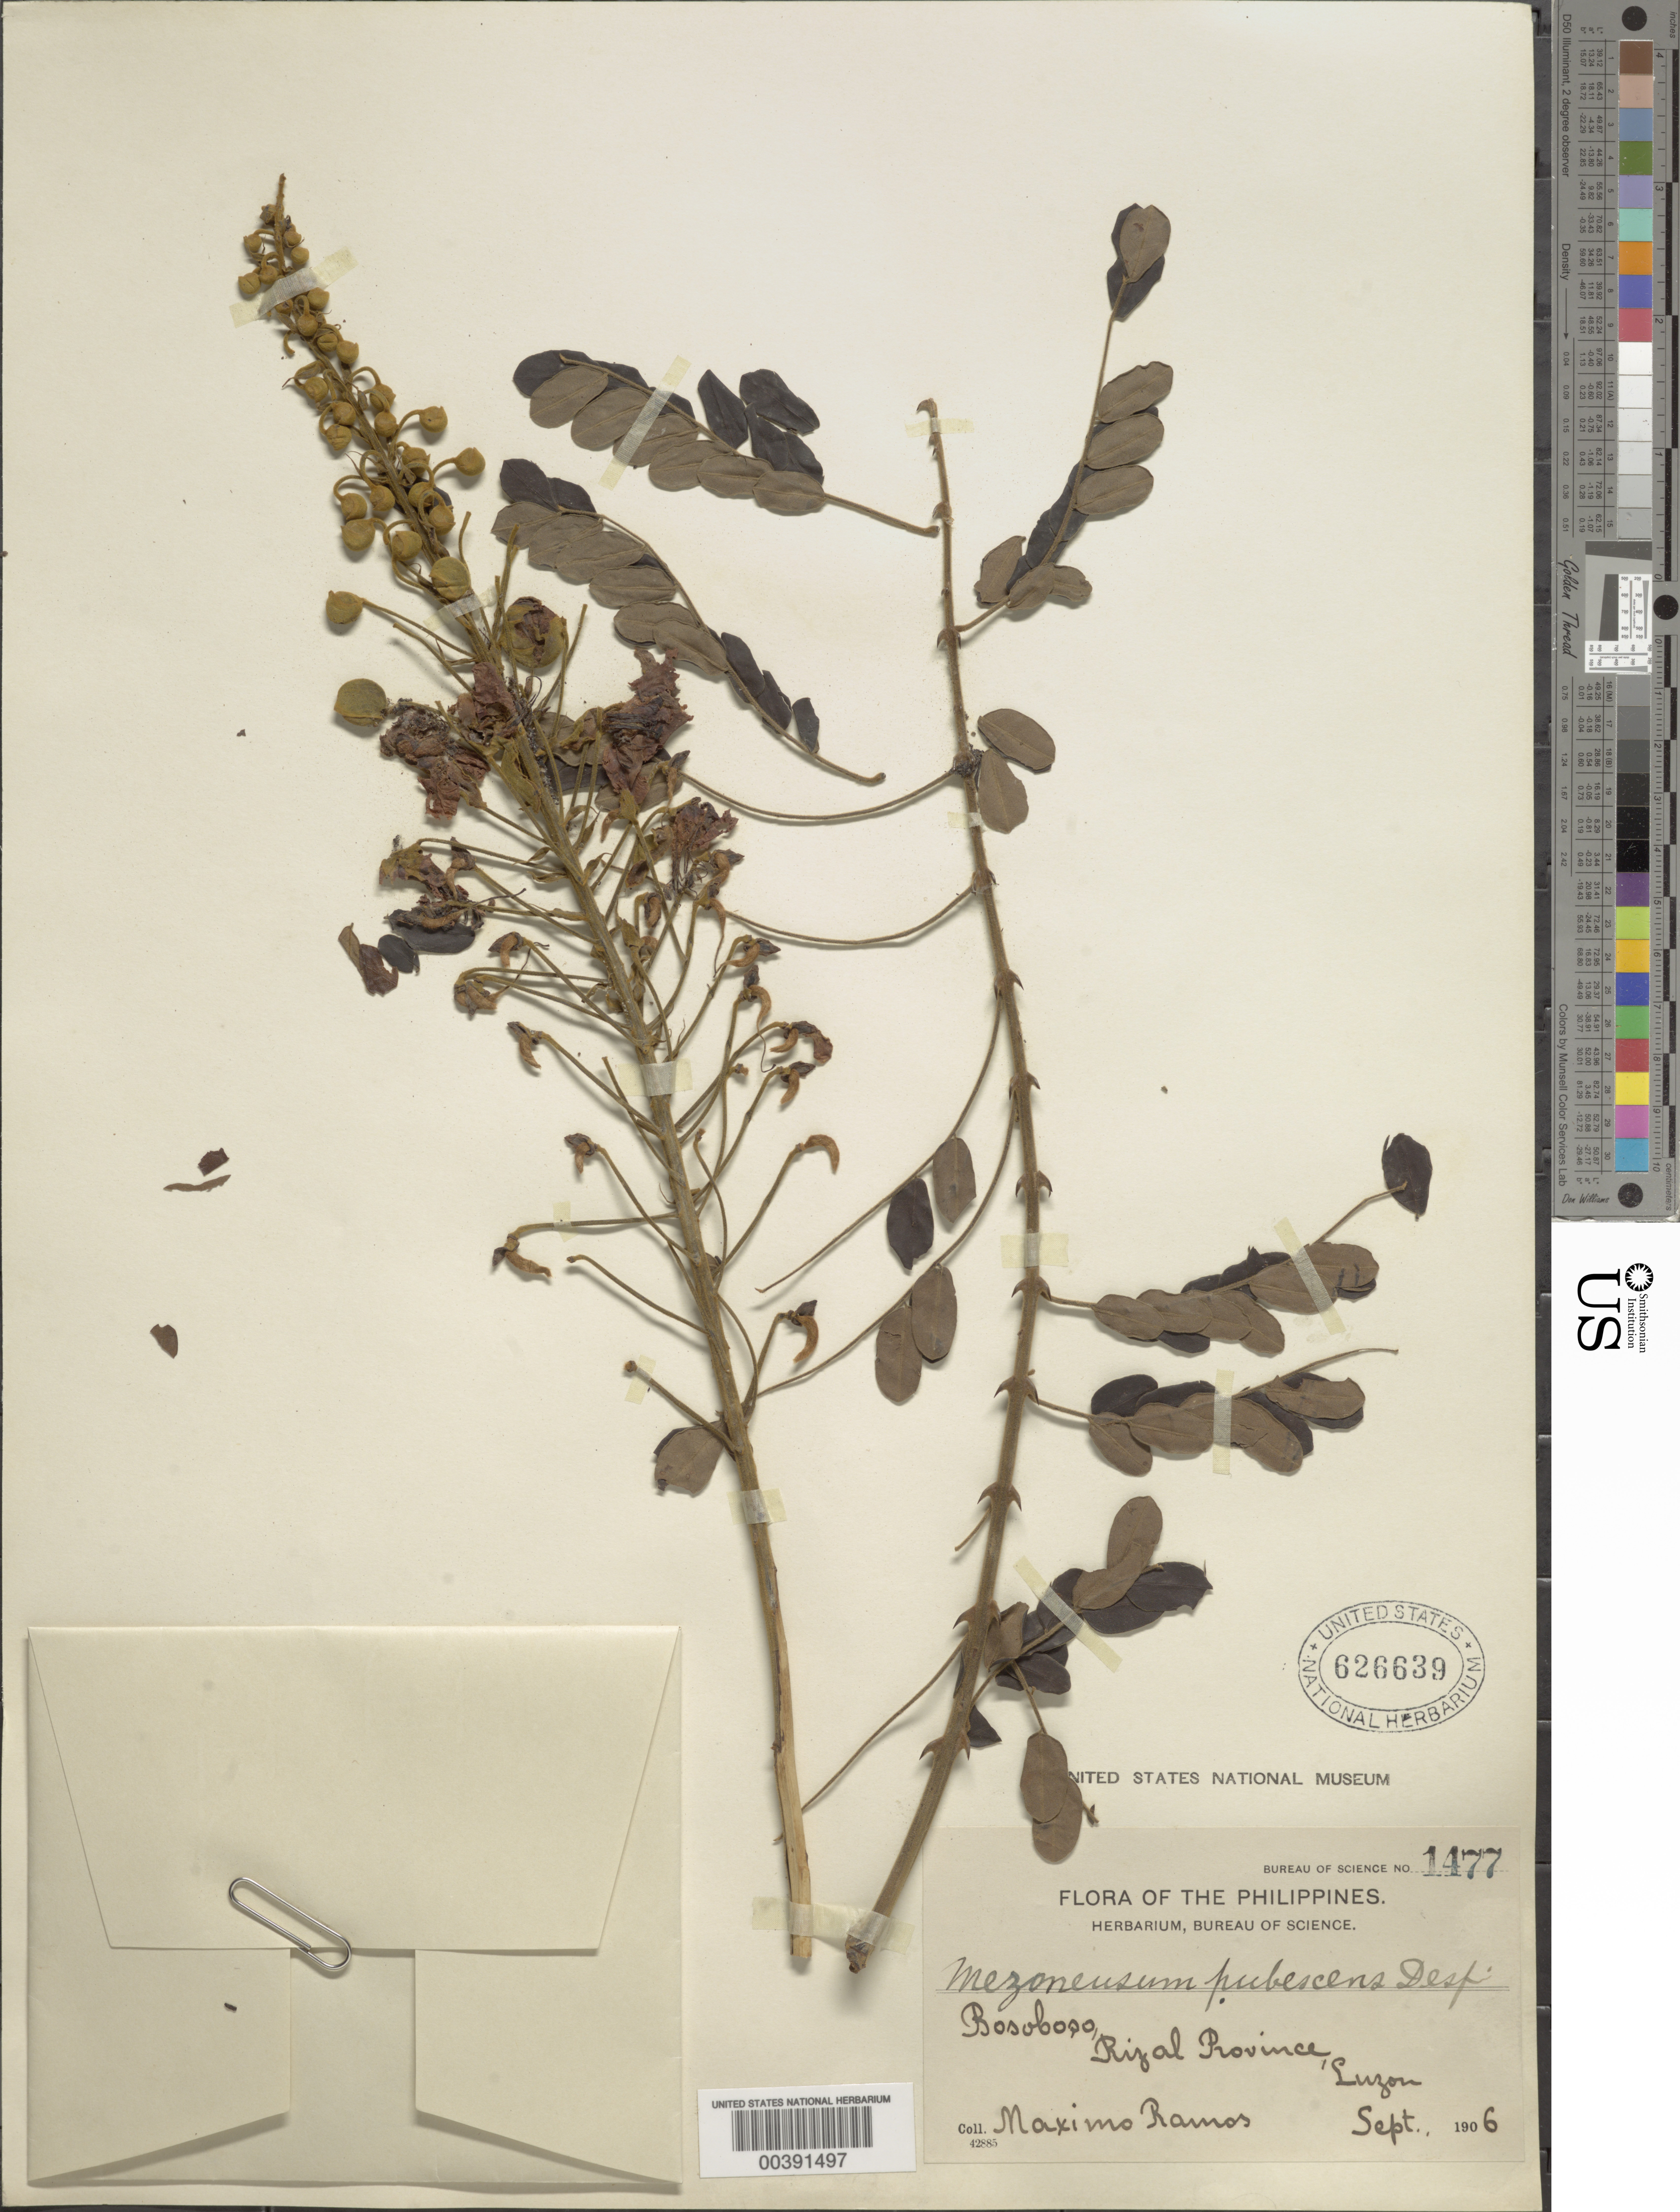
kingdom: Plantae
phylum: Tracheophyta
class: Magnoliopsida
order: Fabales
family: Fabaceae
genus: Mezoneuron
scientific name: Mezoneuron pubescens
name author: Desf.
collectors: M. Ramos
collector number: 1477 Bur. Sci.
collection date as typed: Sep 1906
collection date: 1906-09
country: Philippines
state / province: Calabarzon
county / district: Rizal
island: Luzon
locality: Bosoboso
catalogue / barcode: US 626639